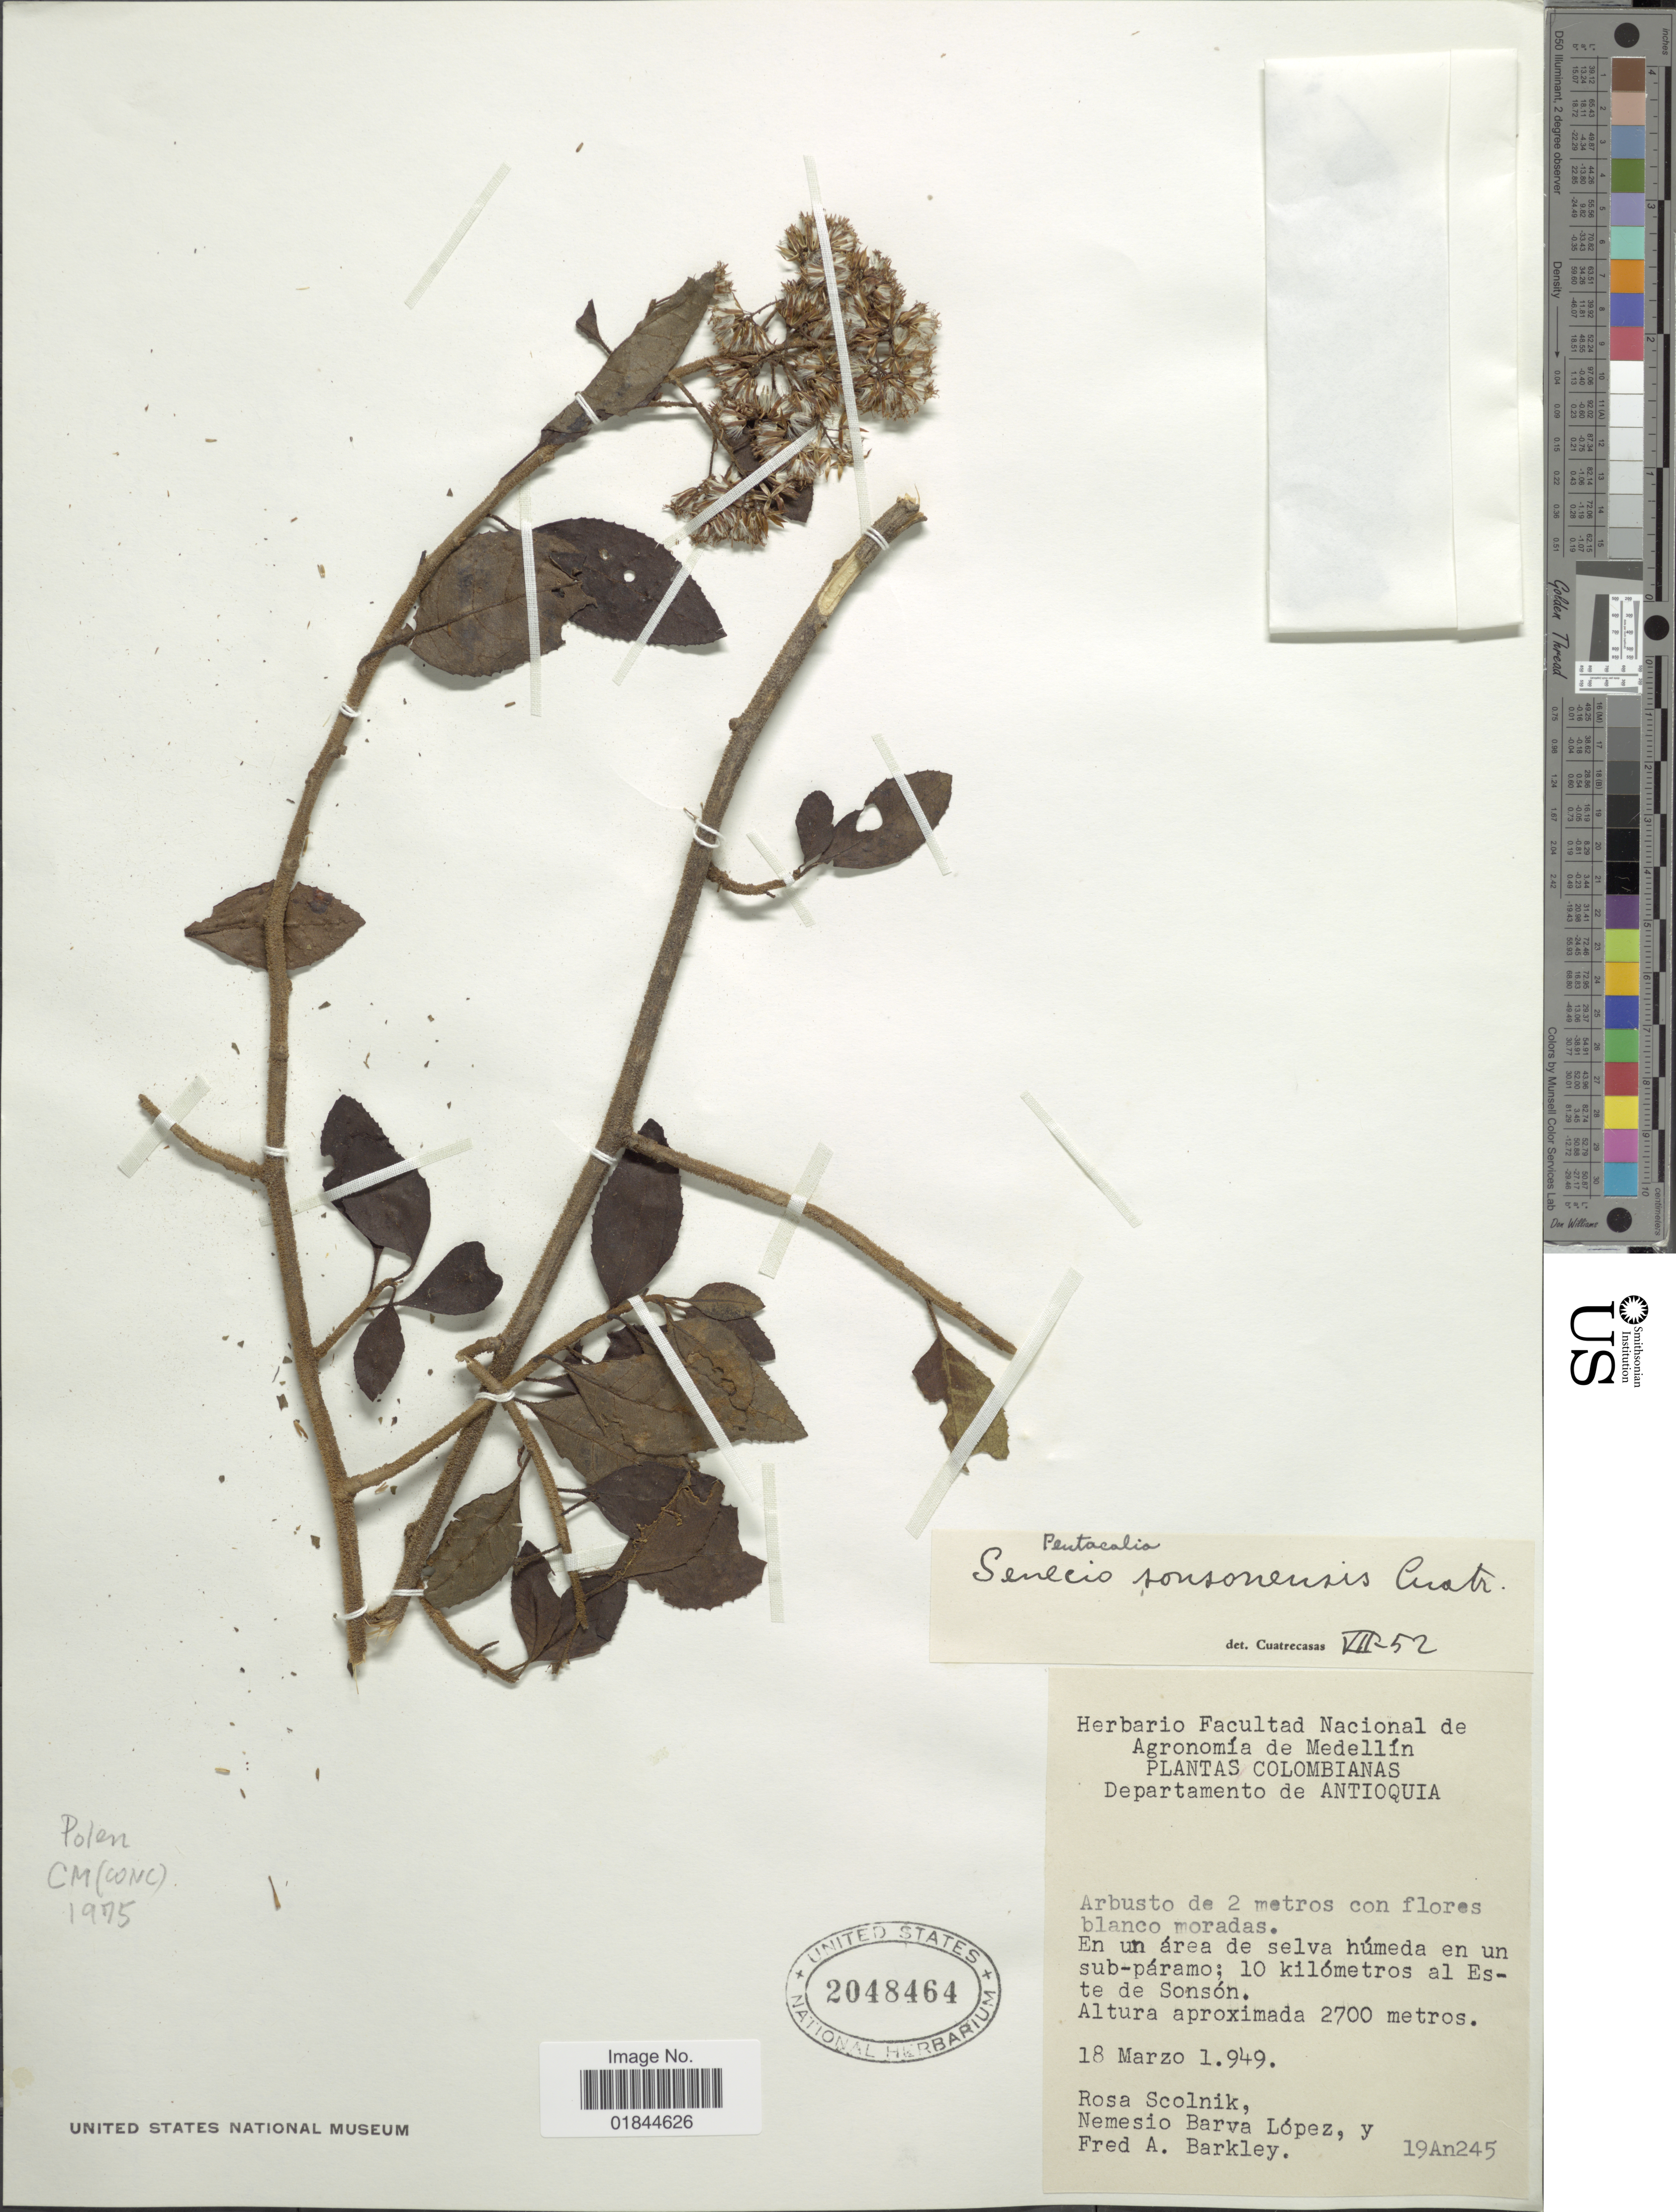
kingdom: Plantae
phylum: Tracheophyta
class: Magnoliopsida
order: Asterales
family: Asteraceae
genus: Pentacalia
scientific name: Pentacalia sonsonensis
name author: (Cuatrec.) Cuatrec.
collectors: R. Scolnik, N. Lopez & F. A. Barkley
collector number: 19an245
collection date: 1949-03-18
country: Colombia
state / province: Antioquia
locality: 10 kilometros al Este de Sonson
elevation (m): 2700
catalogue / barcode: US 2048464